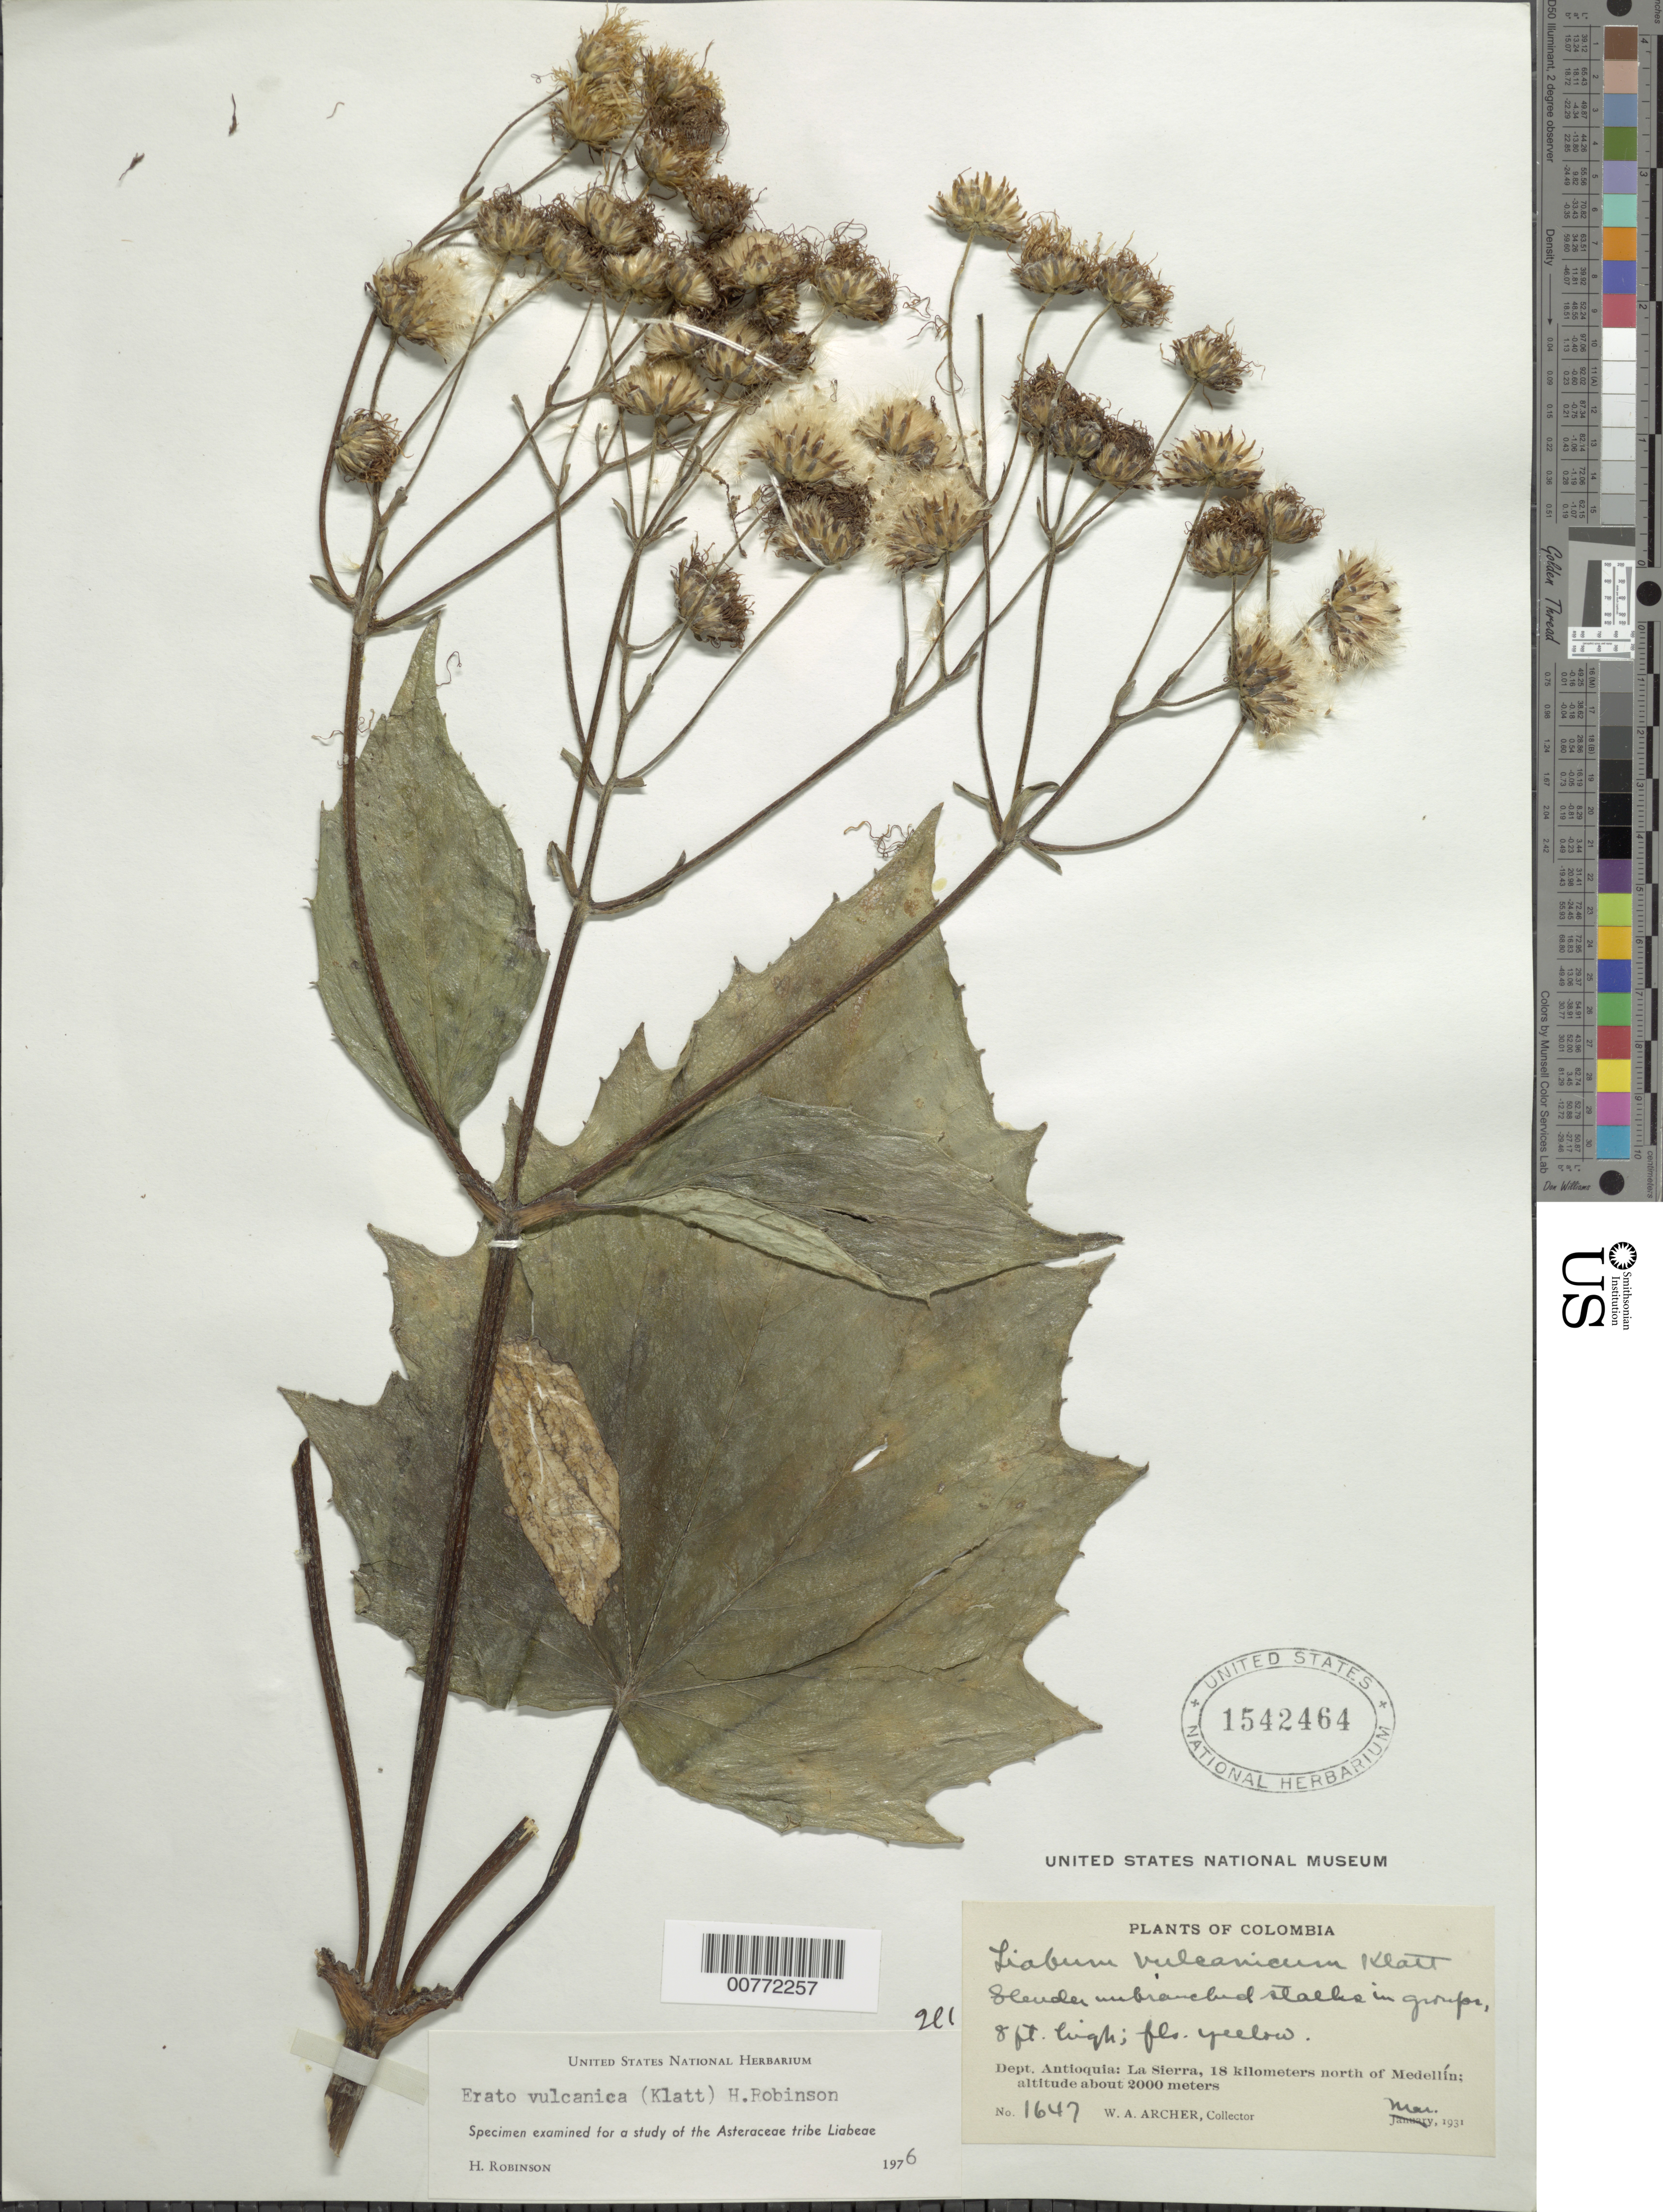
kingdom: Plantae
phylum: Tracheophyta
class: Magnoliopsida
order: Asterales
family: Asteraceae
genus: Erato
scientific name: Erato vulcanica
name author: (Klatt) H. Rob.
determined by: Robinson, Harold E., (US)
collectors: W. A. Archer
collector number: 1647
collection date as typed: Mar-31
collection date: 1931-03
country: Colombia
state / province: Antioquia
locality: La Sierra, 18 km N of Medellin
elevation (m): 2000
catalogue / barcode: US 1542464